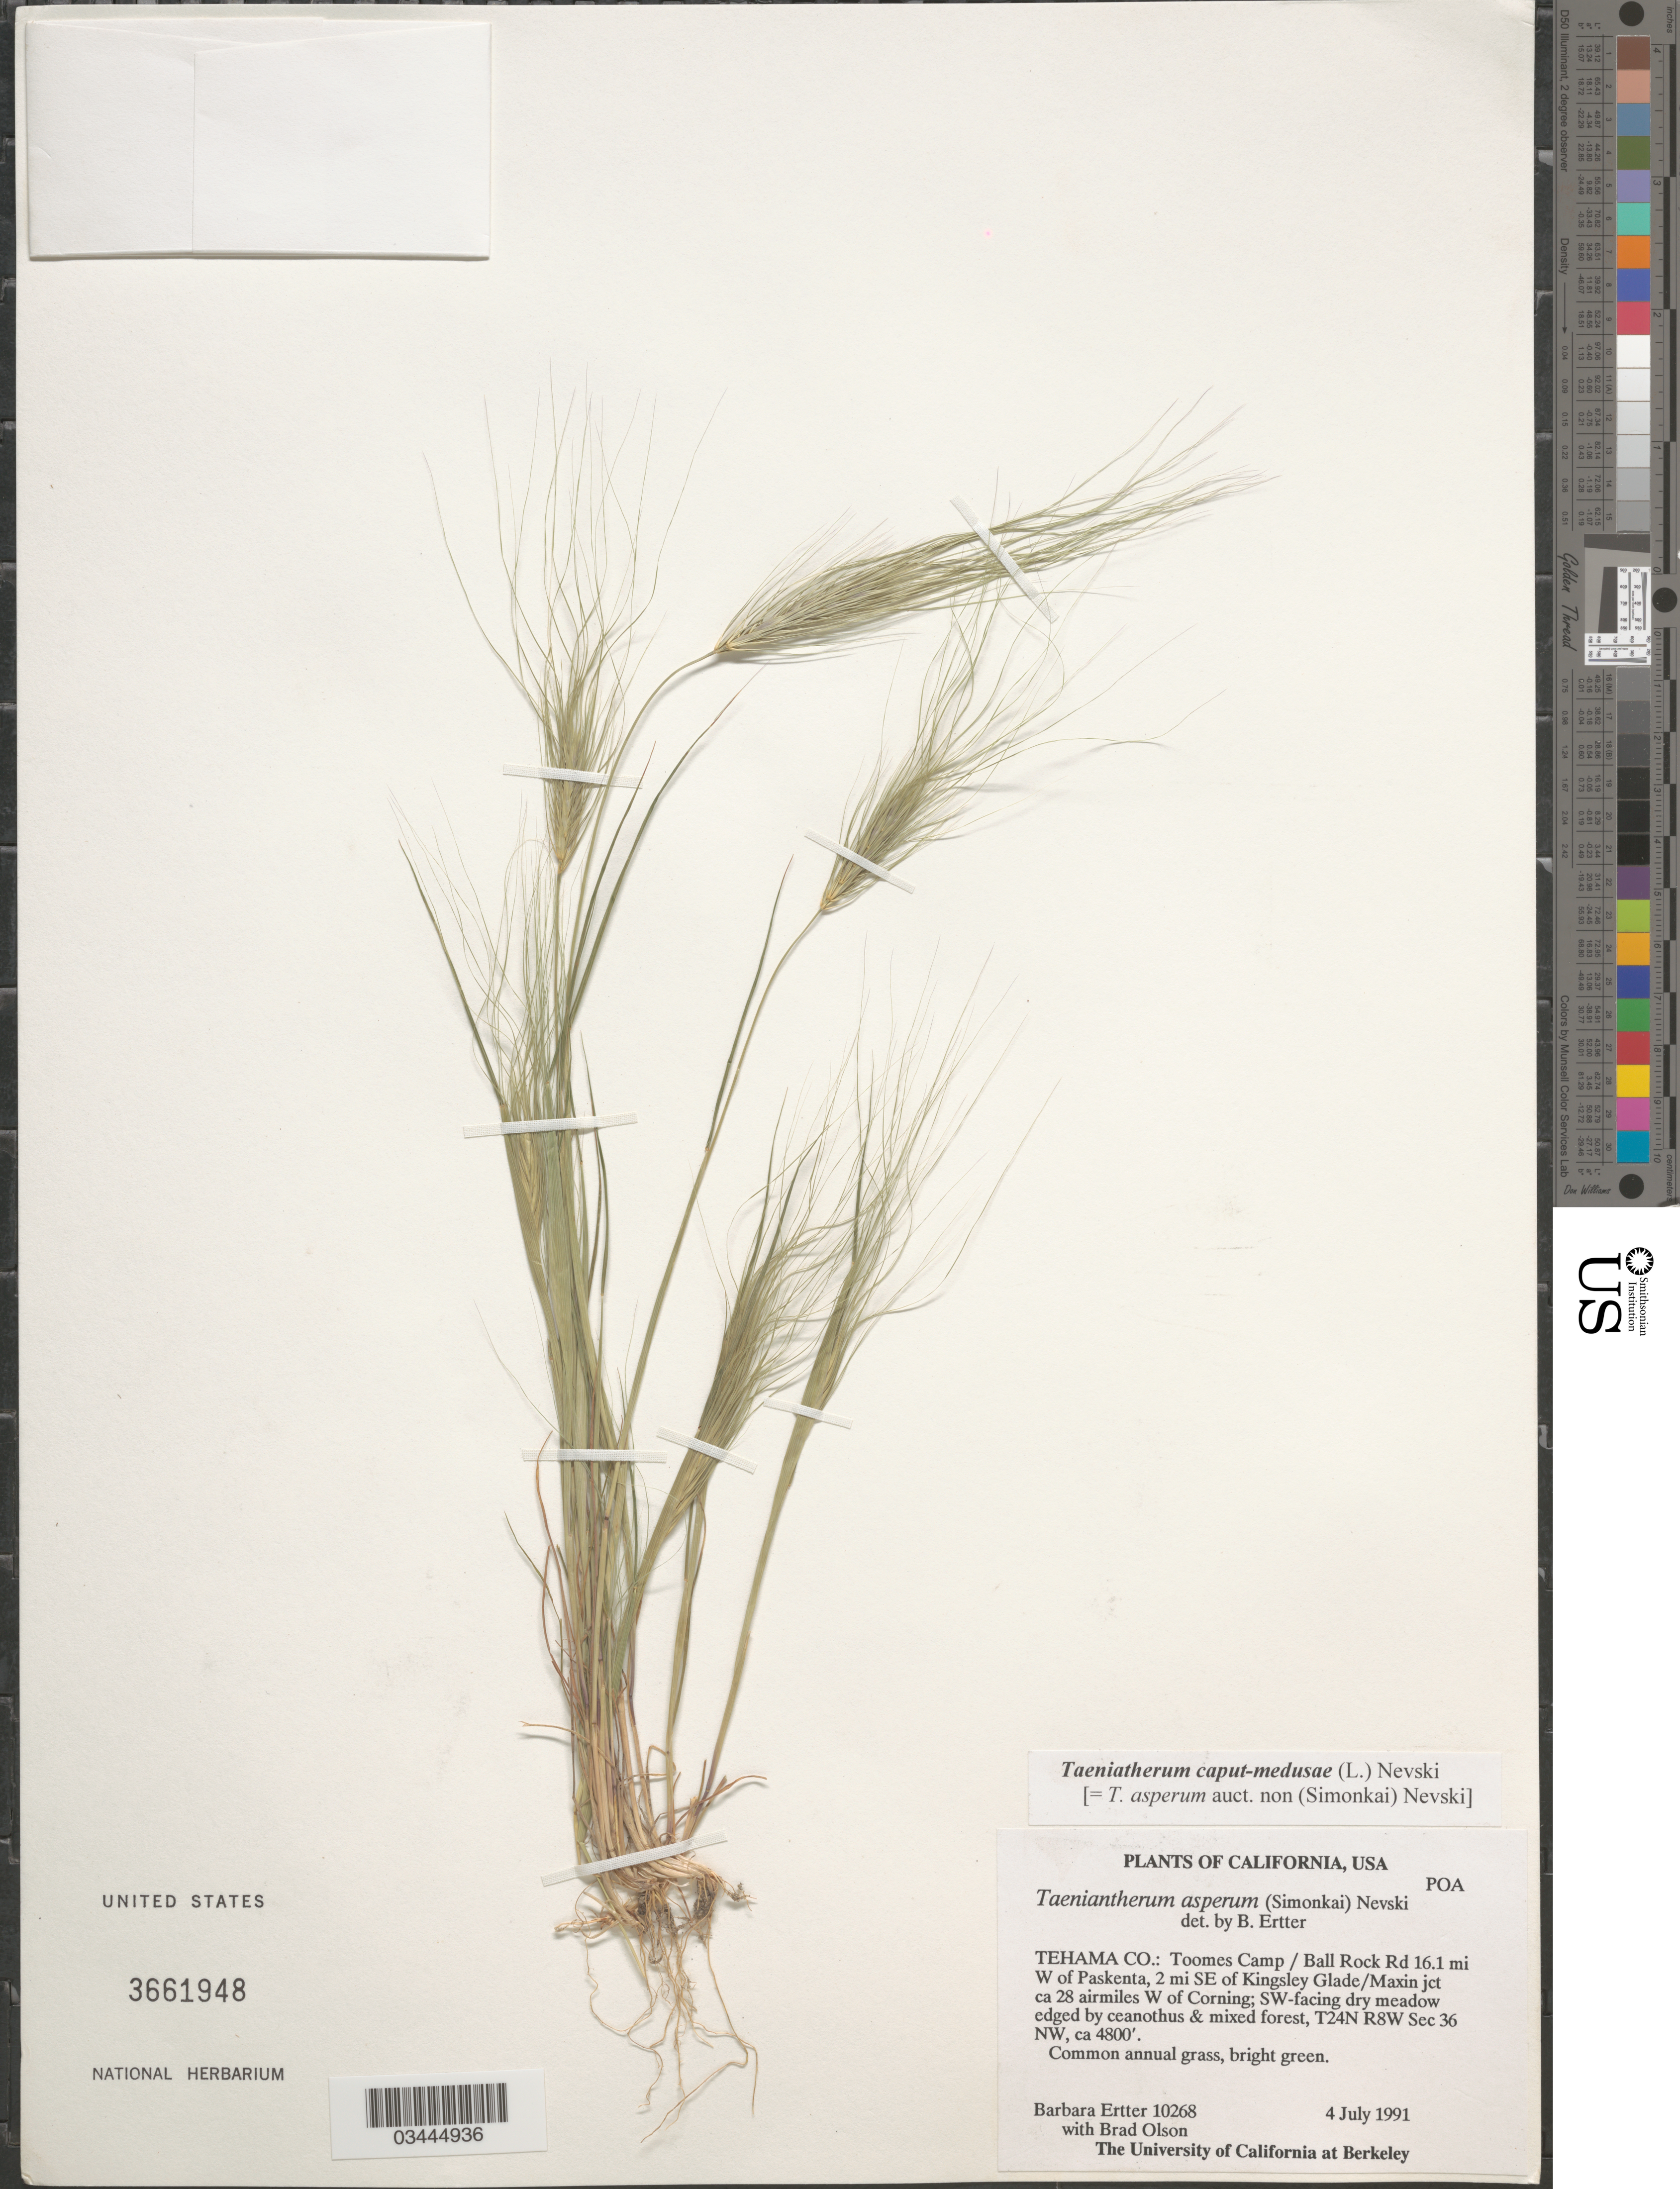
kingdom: Plantae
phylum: Tracheophyta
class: Liliopsida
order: Poales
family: Poaceae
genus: Taeniatherum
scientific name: Taeniatherum caput-medusae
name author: L.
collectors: B. Ertter & B. Olson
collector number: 10268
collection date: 1991-07-04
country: United States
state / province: California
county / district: Tehama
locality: Tehama Co.: Toomes Camp / Ball Rock Rd 16.1 mi W of Paskenta, 2 mi SE of Kingsley Glade / Maxin jct ca 28 airmiles W of Corning; SW-facing dry meadow, T24N R8W Sec 36 NW.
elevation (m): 1463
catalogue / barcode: US 3661948